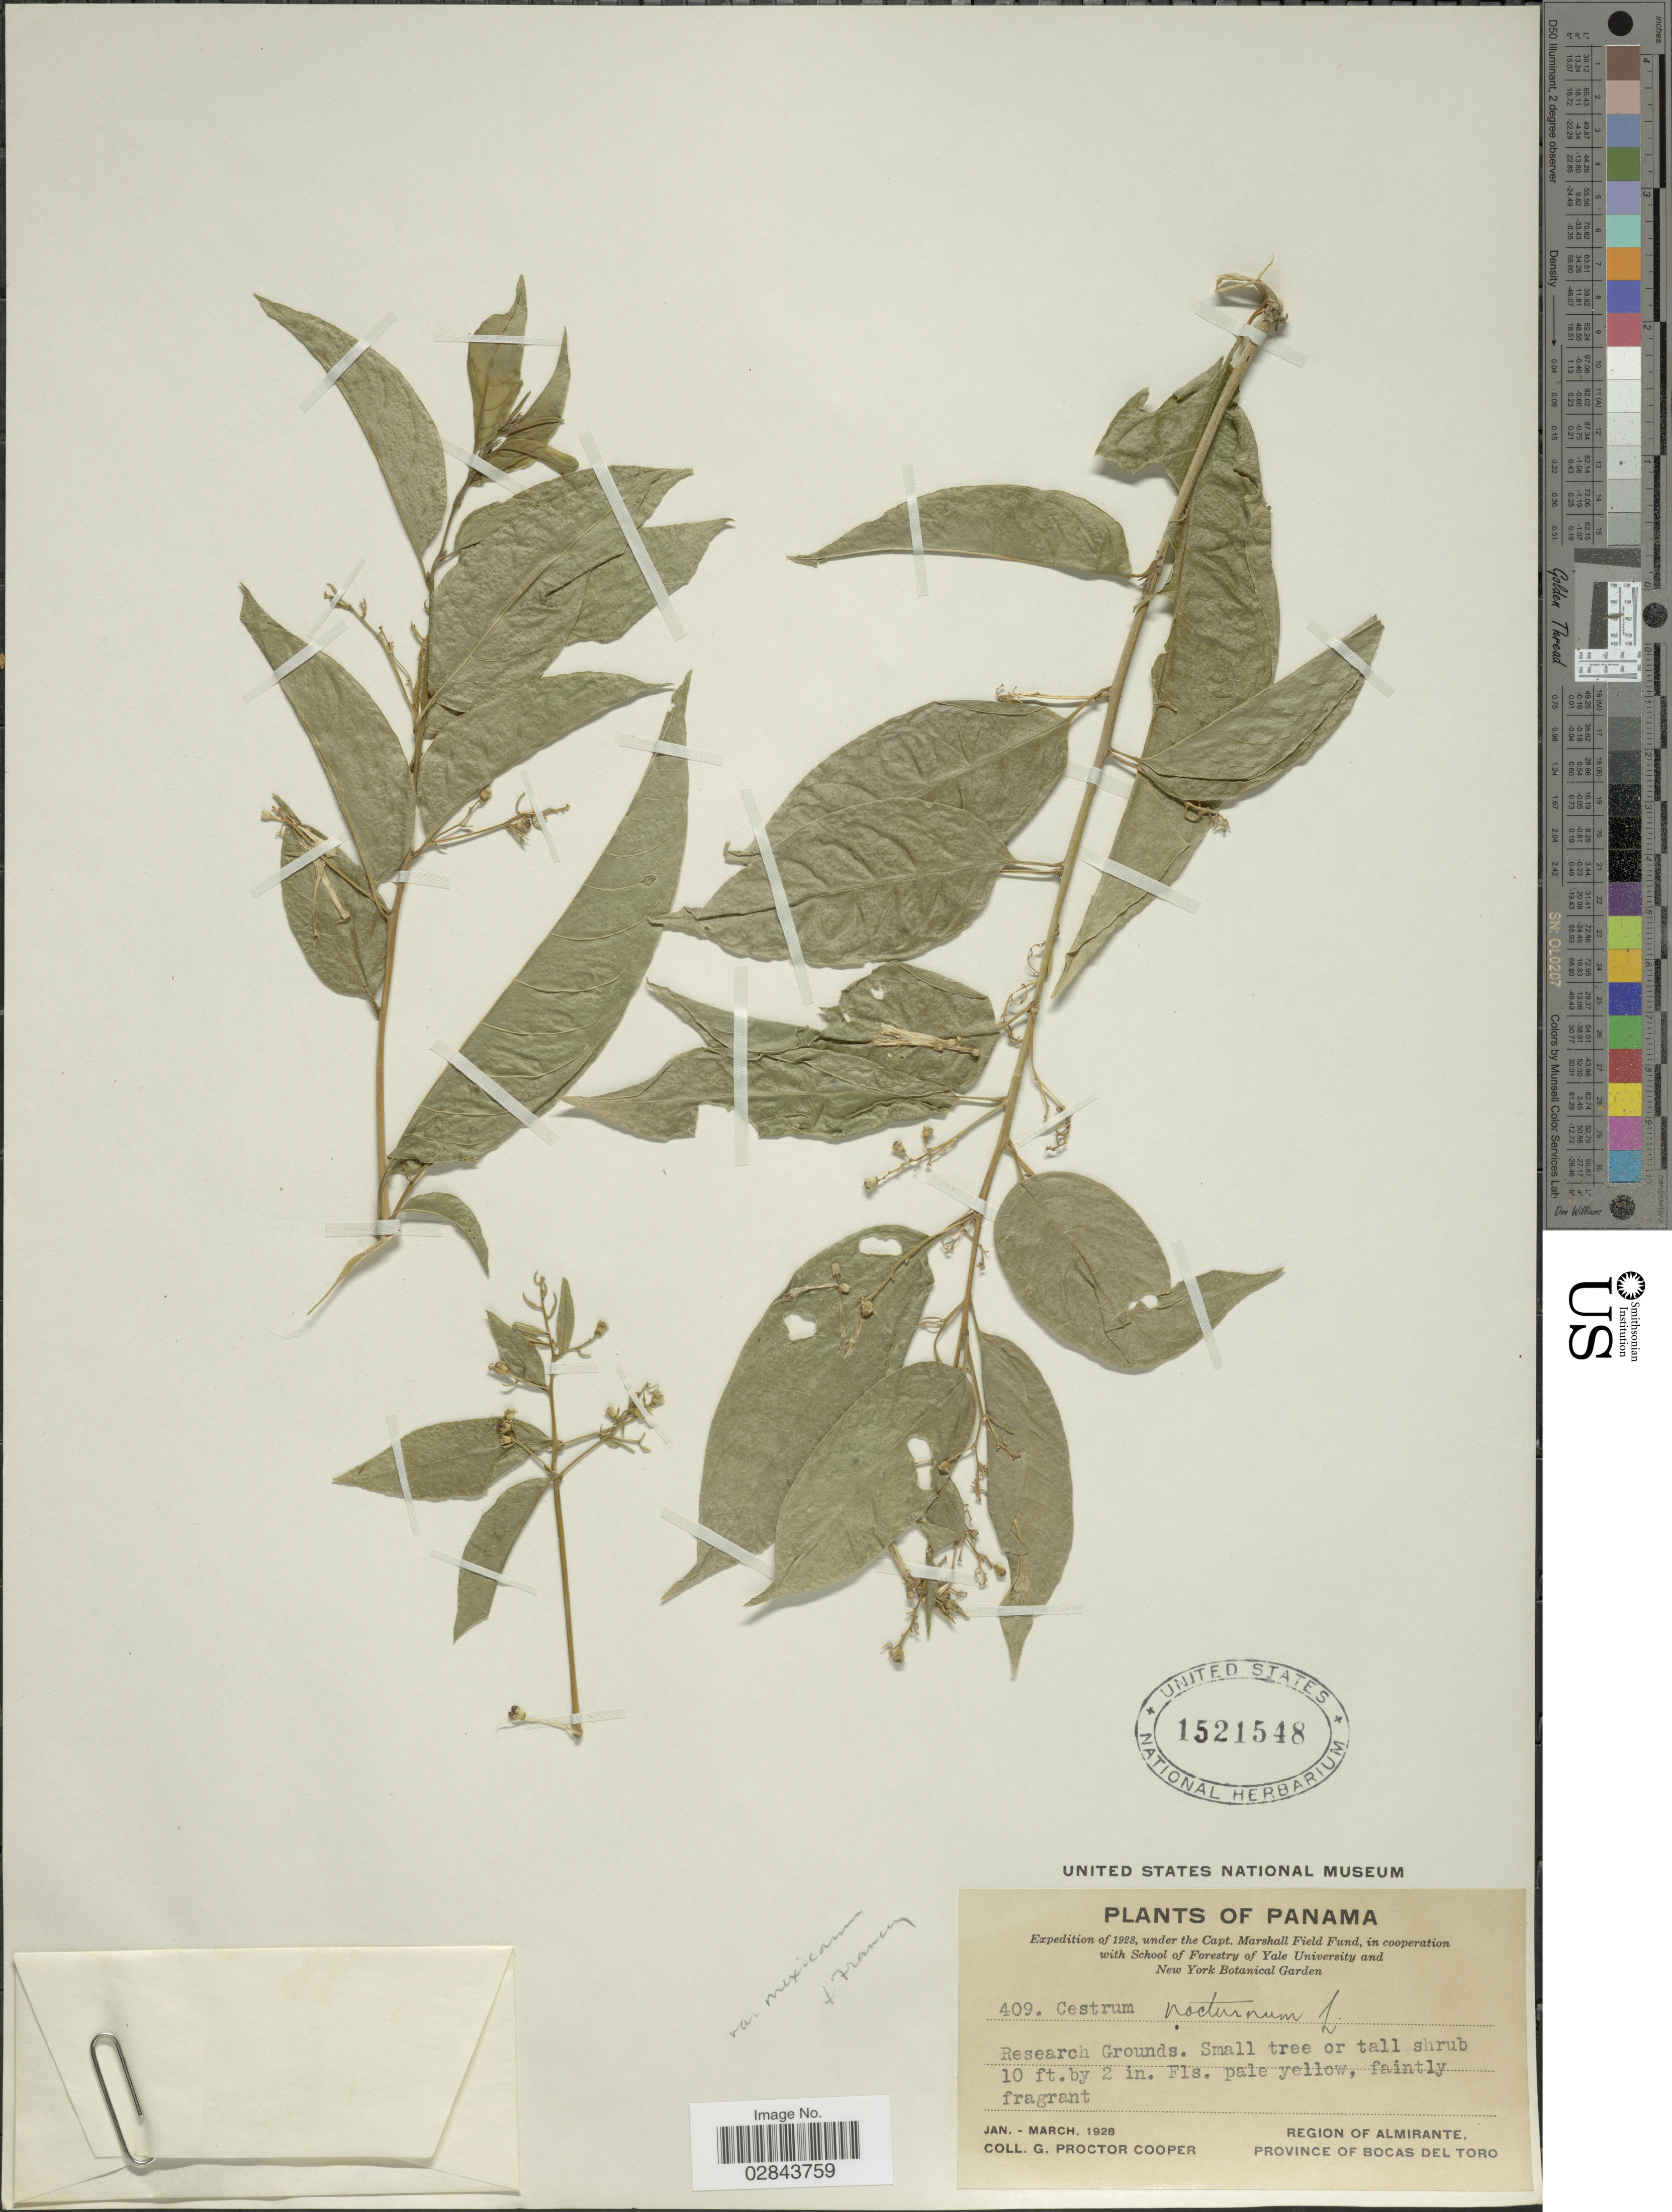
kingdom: Plantae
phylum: Tracheophyta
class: Magnoliopsida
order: Solanales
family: Solanaceae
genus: Cestrum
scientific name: Cestrum nocturnum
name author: L.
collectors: G. Cooper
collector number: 409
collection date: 1928-01/1928-03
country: Panama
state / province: Bocas del Toro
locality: Region of Almirante, Province of Bocas del Toro.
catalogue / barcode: US 1521548